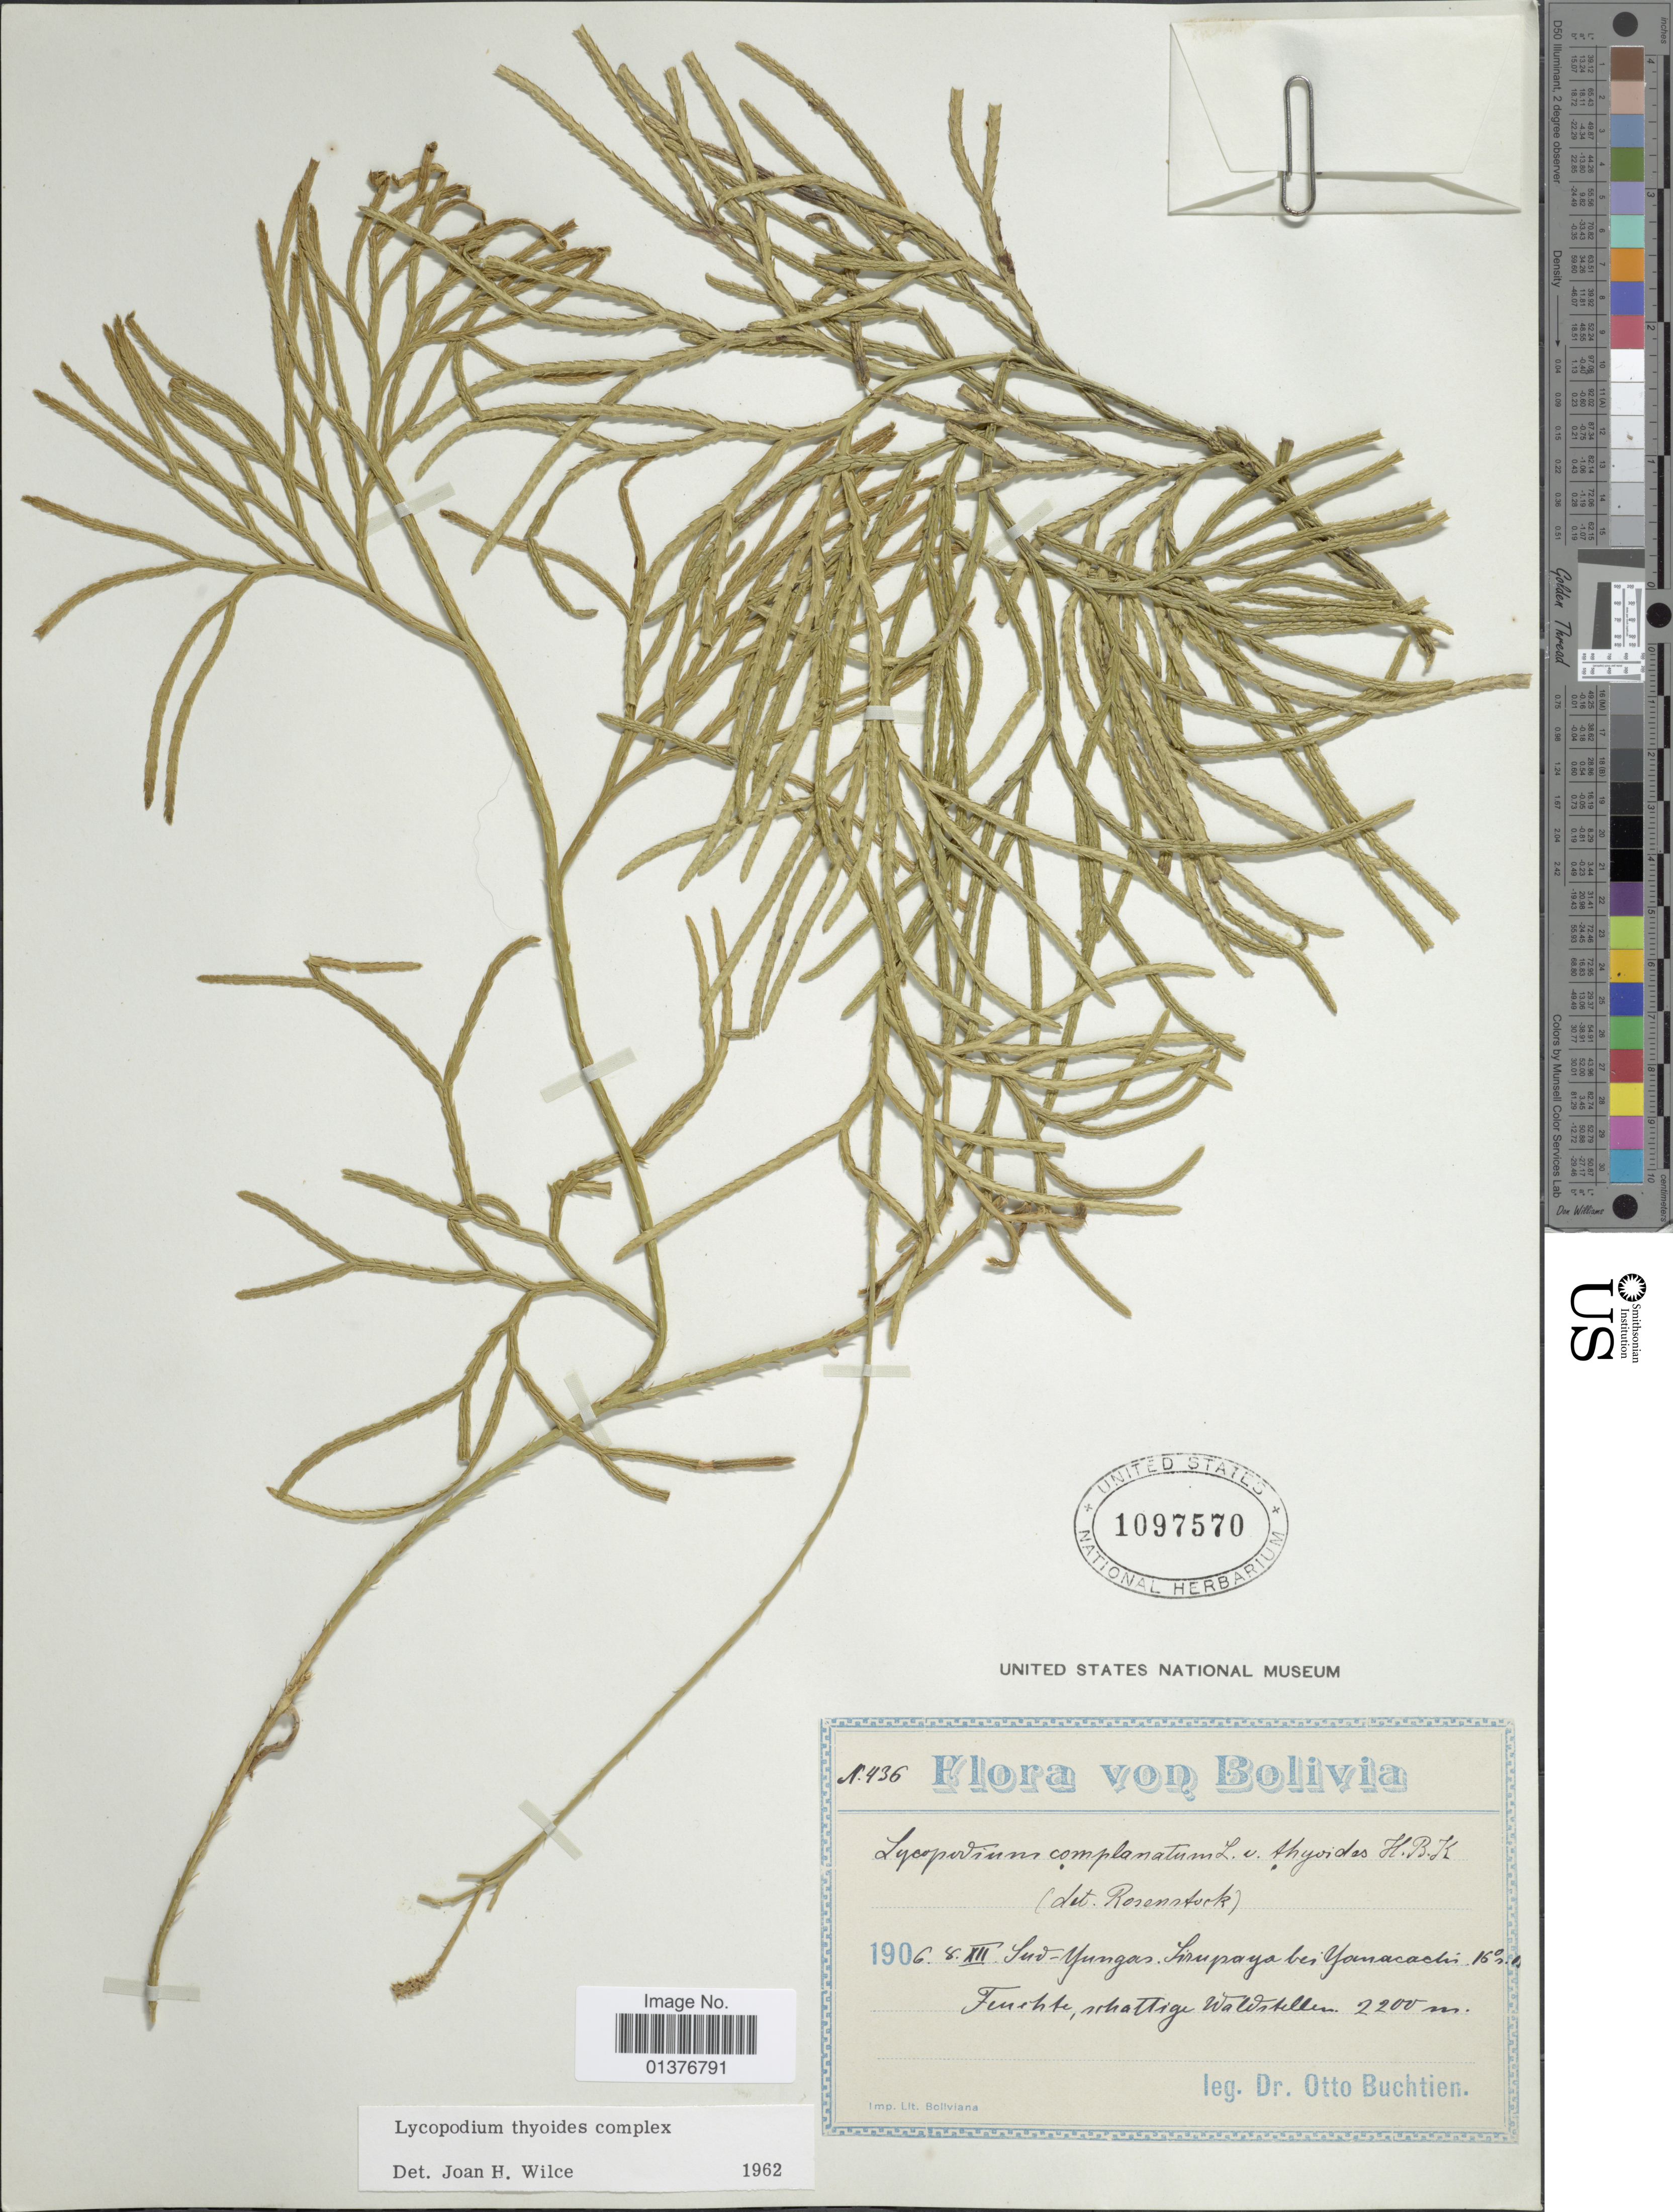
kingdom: Plantae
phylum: Tracheophyta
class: Lycopodiopsida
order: Lycopodiales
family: Lycopodiaceae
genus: Diphasiastrum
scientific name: Diphasiastrum thyoides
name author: (Humb. & Bonpl. ex Willd.) Holub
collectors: O. Buchtien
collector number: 436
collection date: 1906-12-08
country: Bolivia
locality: Sud-Yungas, Sirapaya bei Yanacachi. 16°n.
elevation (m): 2200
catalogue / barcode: US 1097570